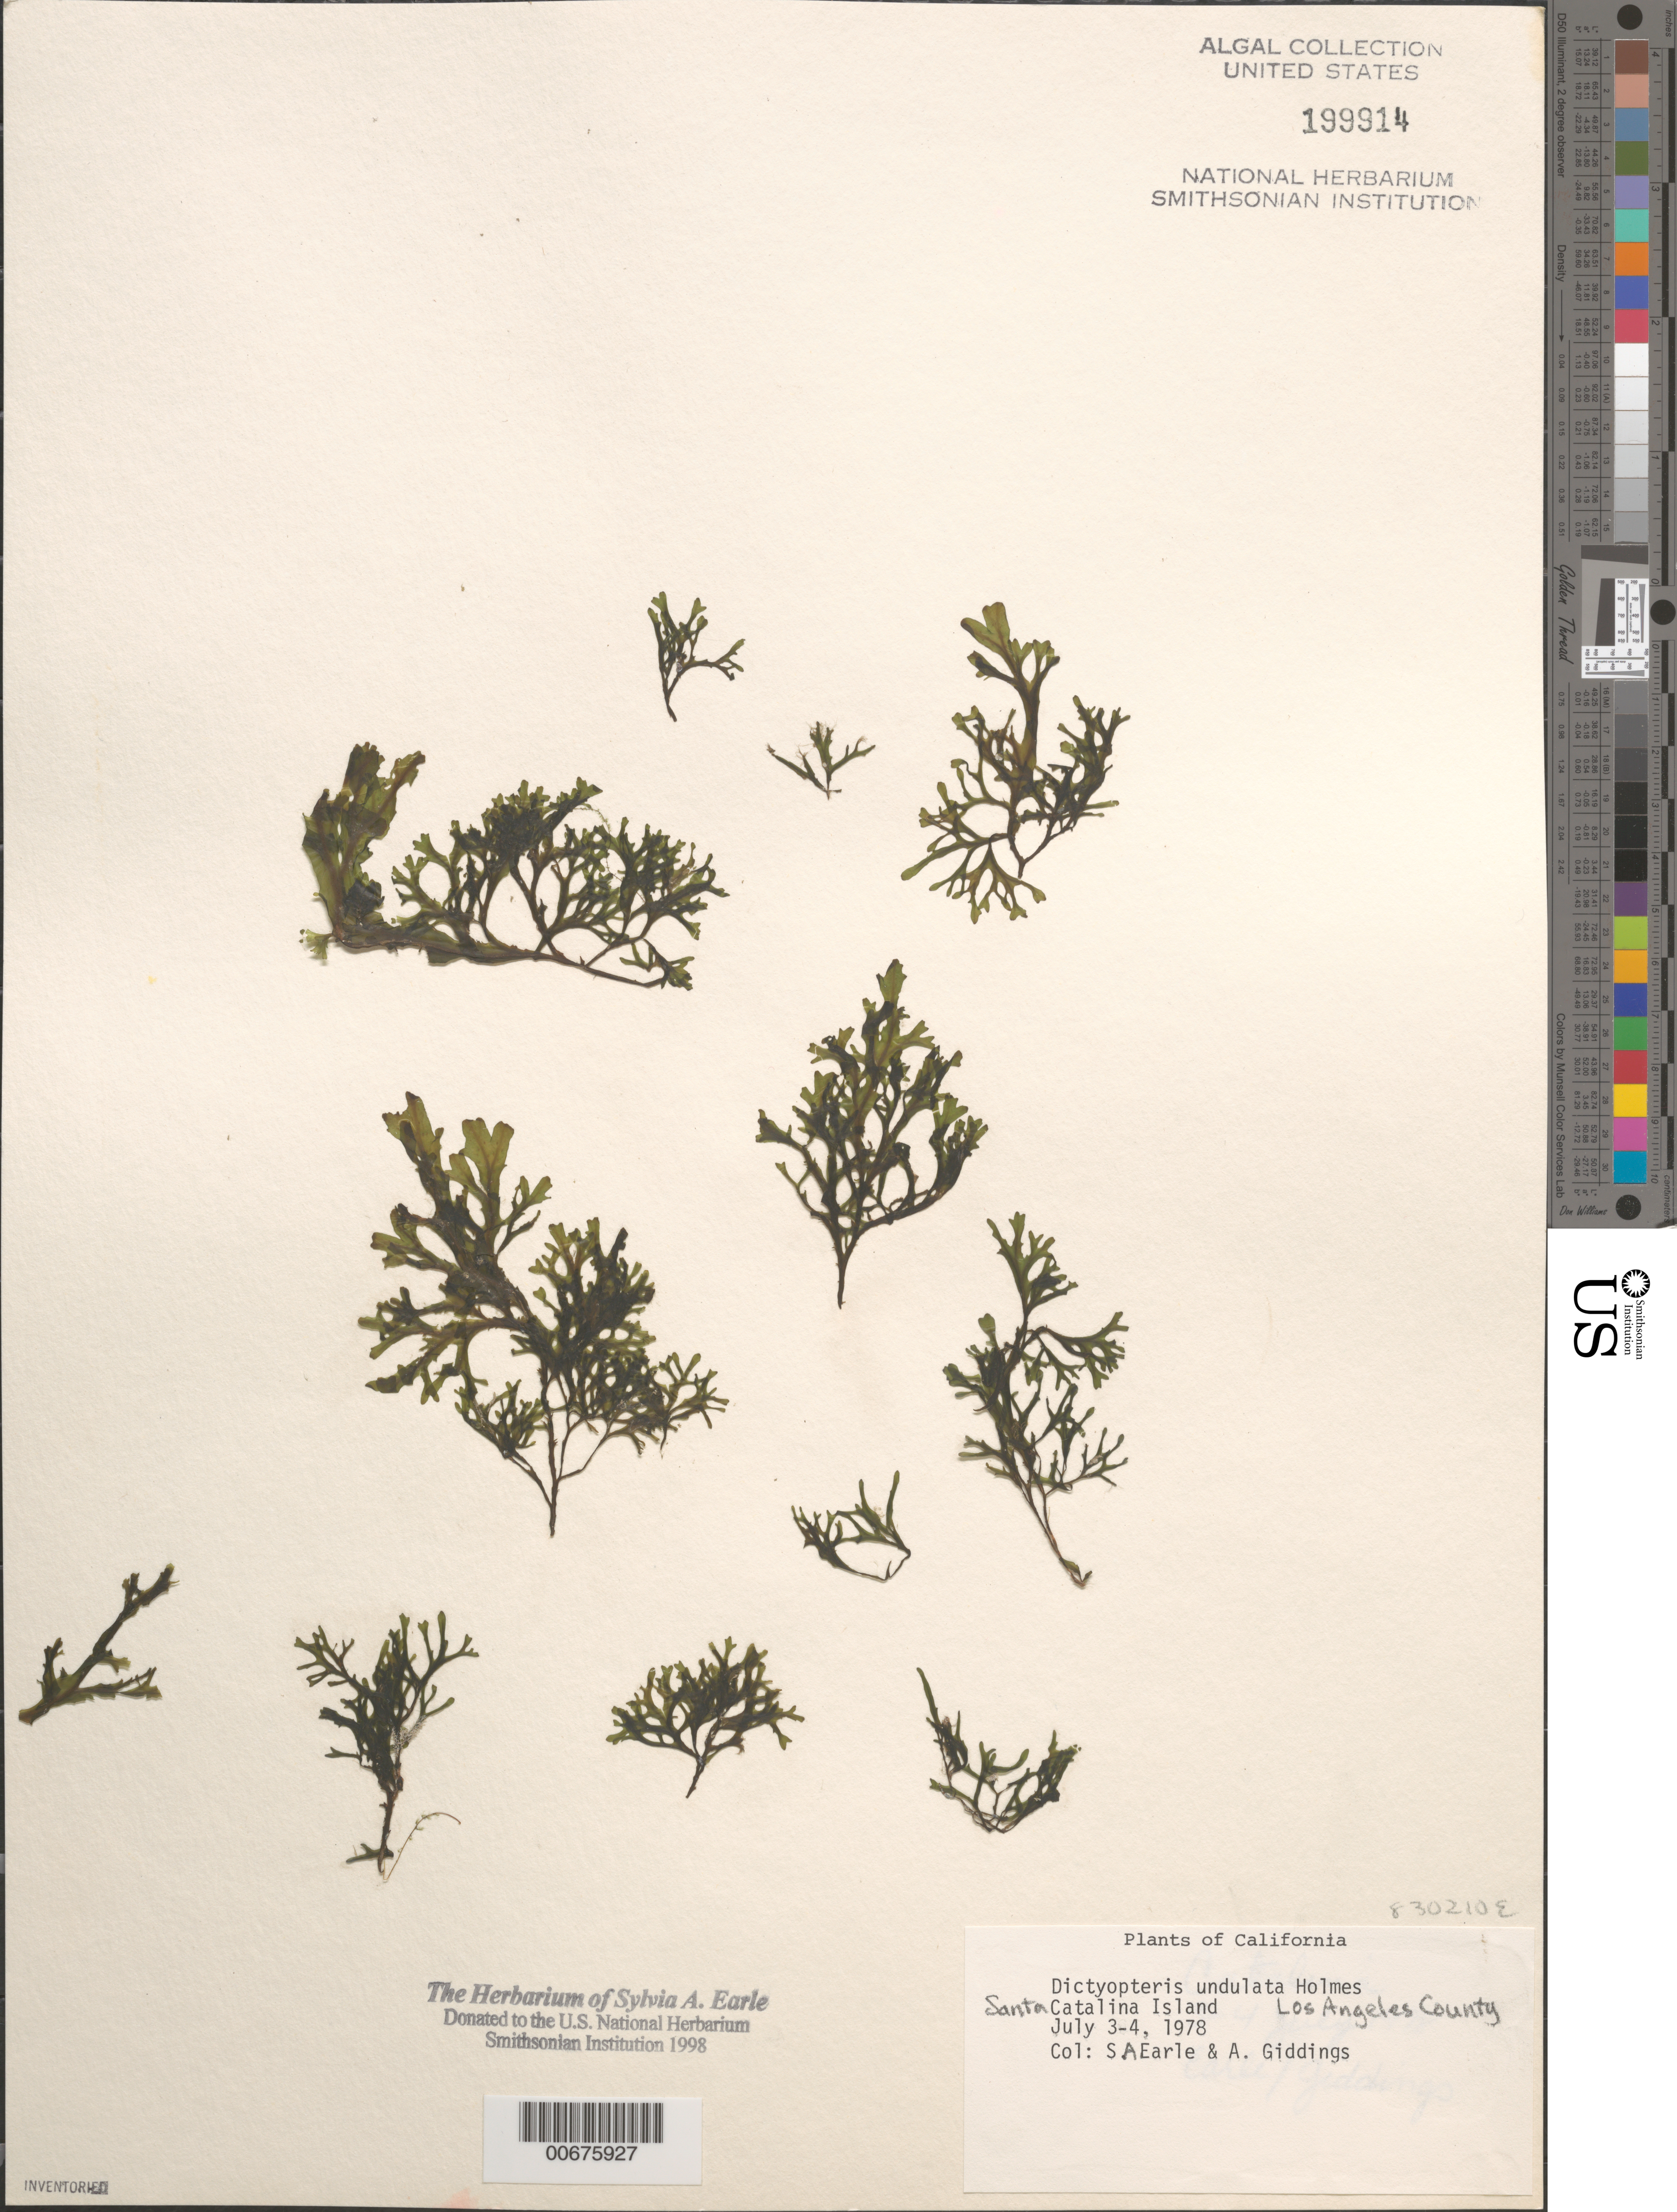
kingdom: Chromista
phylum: Ochrophyta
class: Phaeophyceae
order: Dictyotales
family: Dictyotaceae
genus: Dictyopteris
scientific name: Dictyopteris undulata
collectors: S. A. Earle & A. Giddings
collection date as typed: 03 Jul 1978 to 04 Jul 1978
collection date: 1978-07-03/1978-07-04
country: United States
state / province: California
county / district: Los Angeles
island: Santa Catalina Island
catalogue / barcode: US 199914